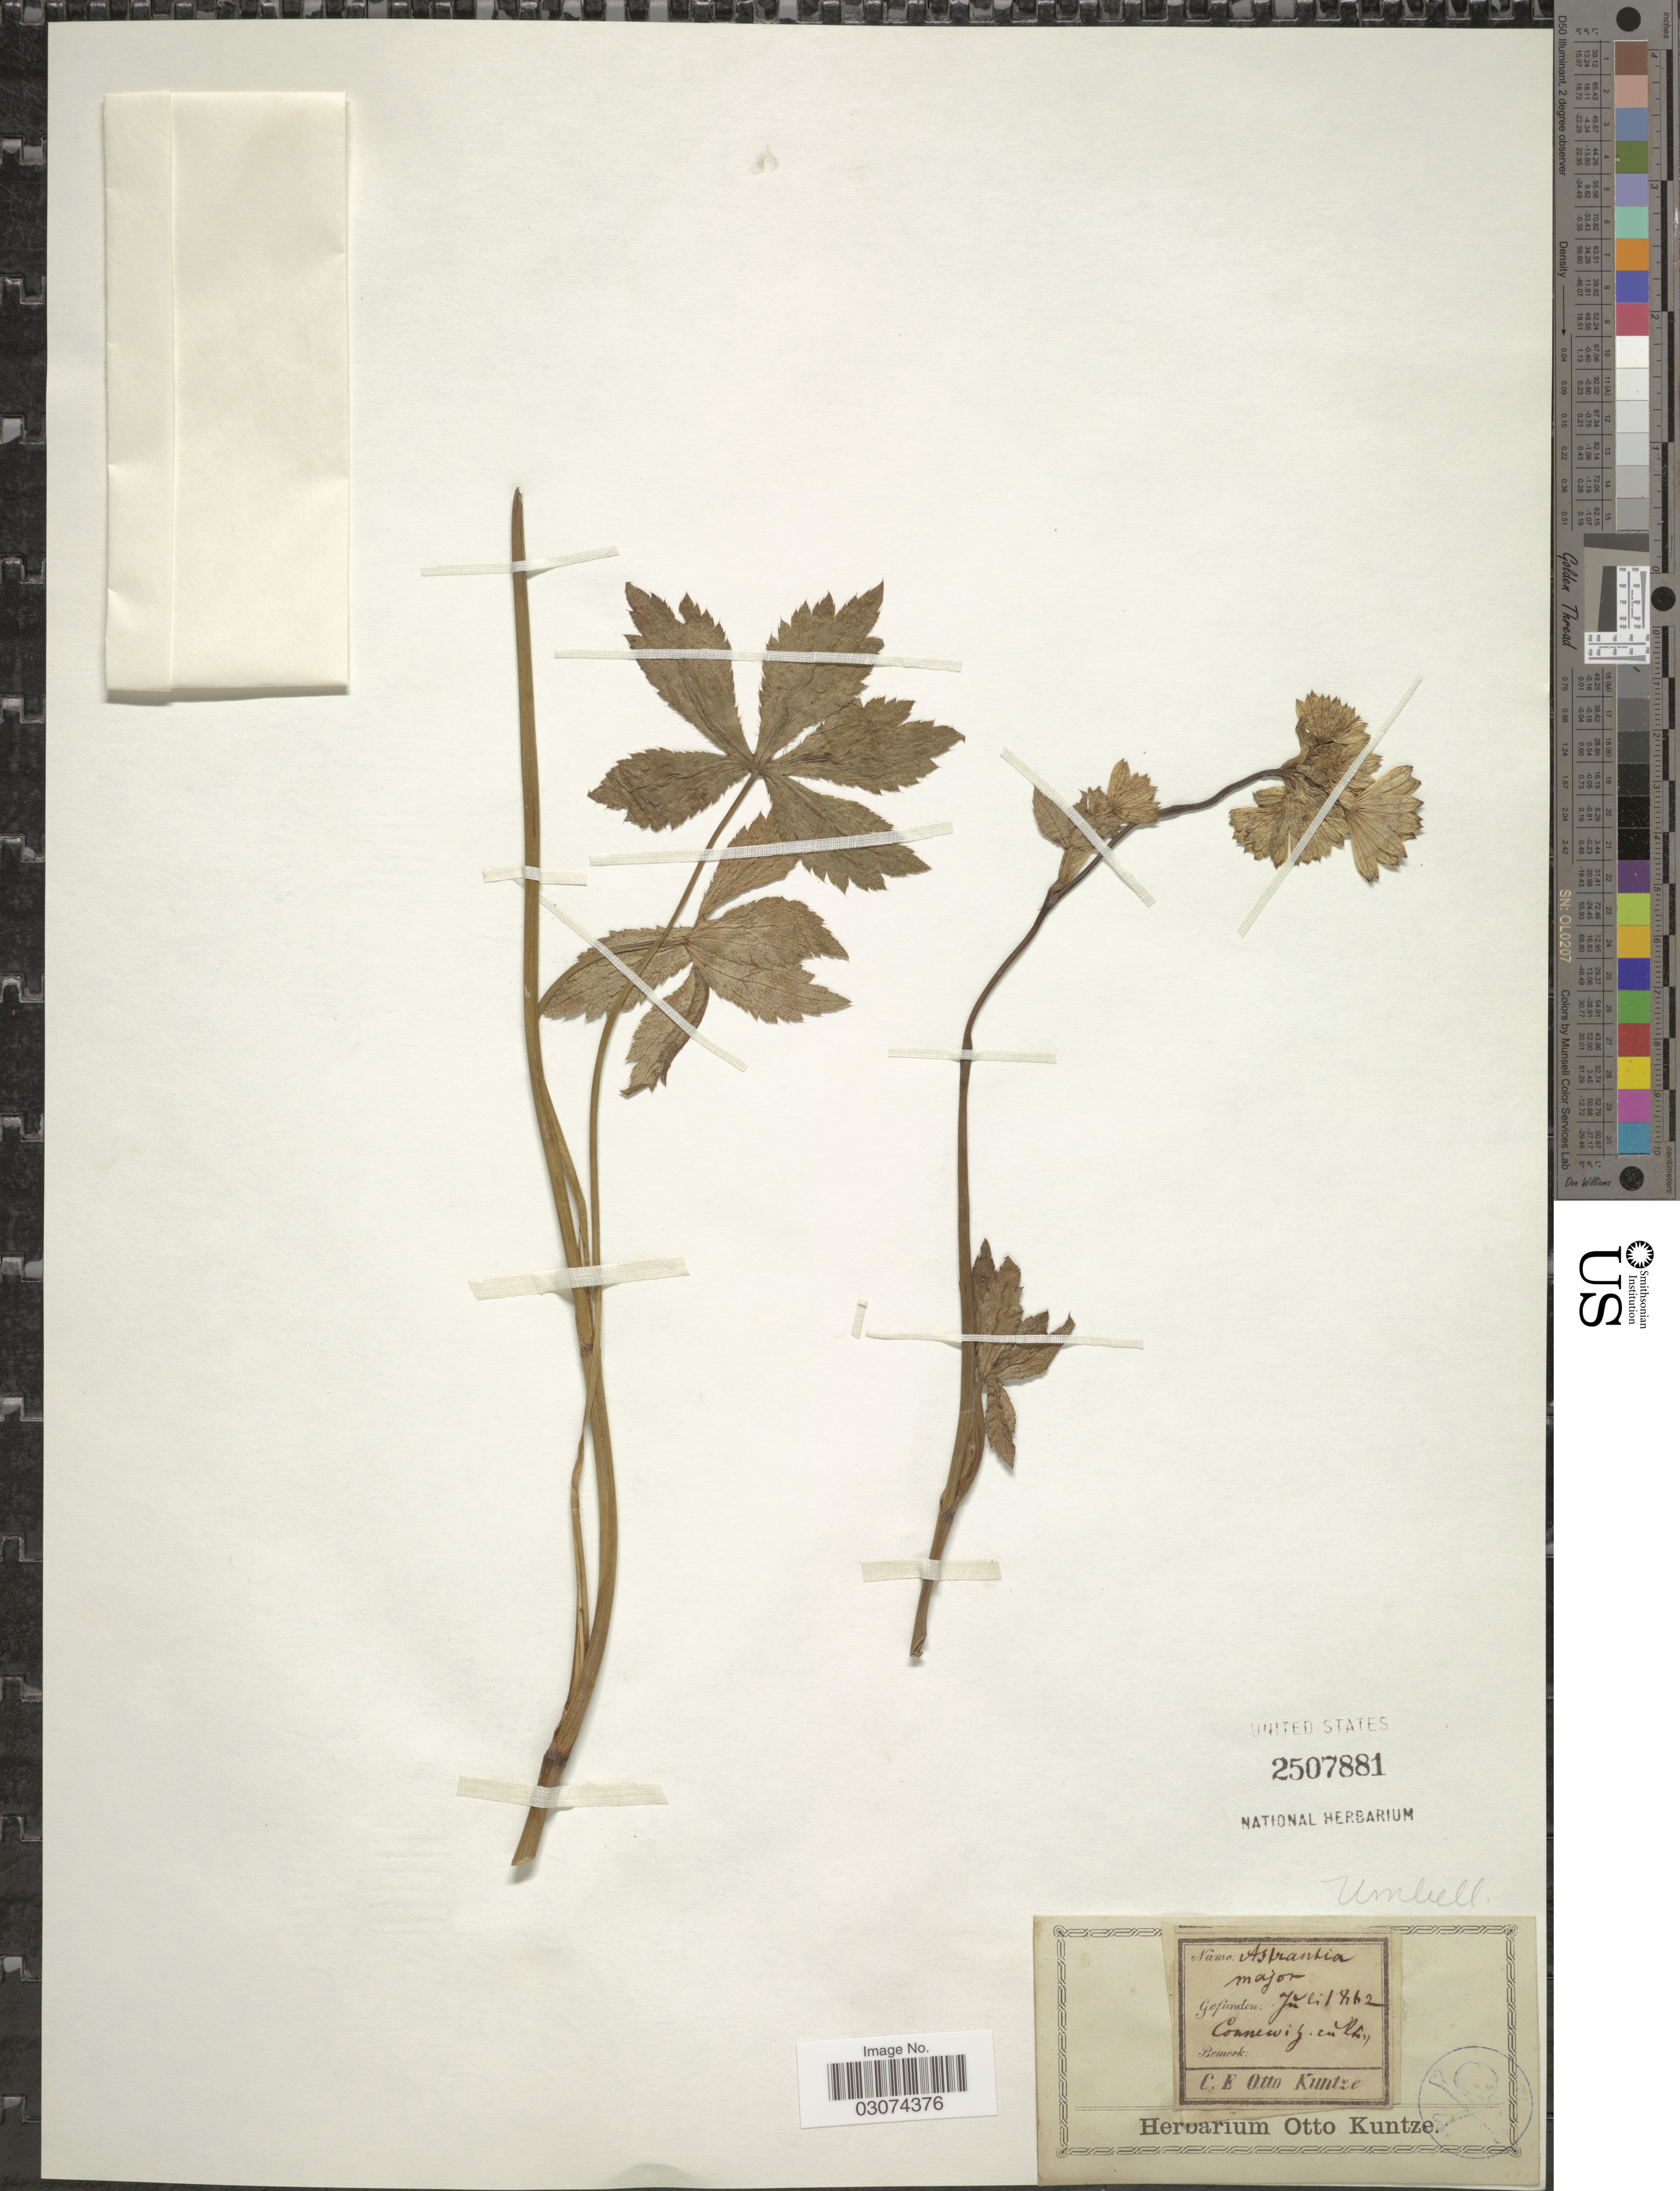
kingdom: Plantae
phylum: Tracheophyta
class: Magnoliopsida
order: Apiales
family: Apiaceae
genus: Astrantia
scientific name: Astrantia major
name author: L.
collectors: C.E.O. Kuntze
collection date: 1862-07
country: Germany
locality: Connewitz ecultiv.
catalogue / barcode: US 2507881